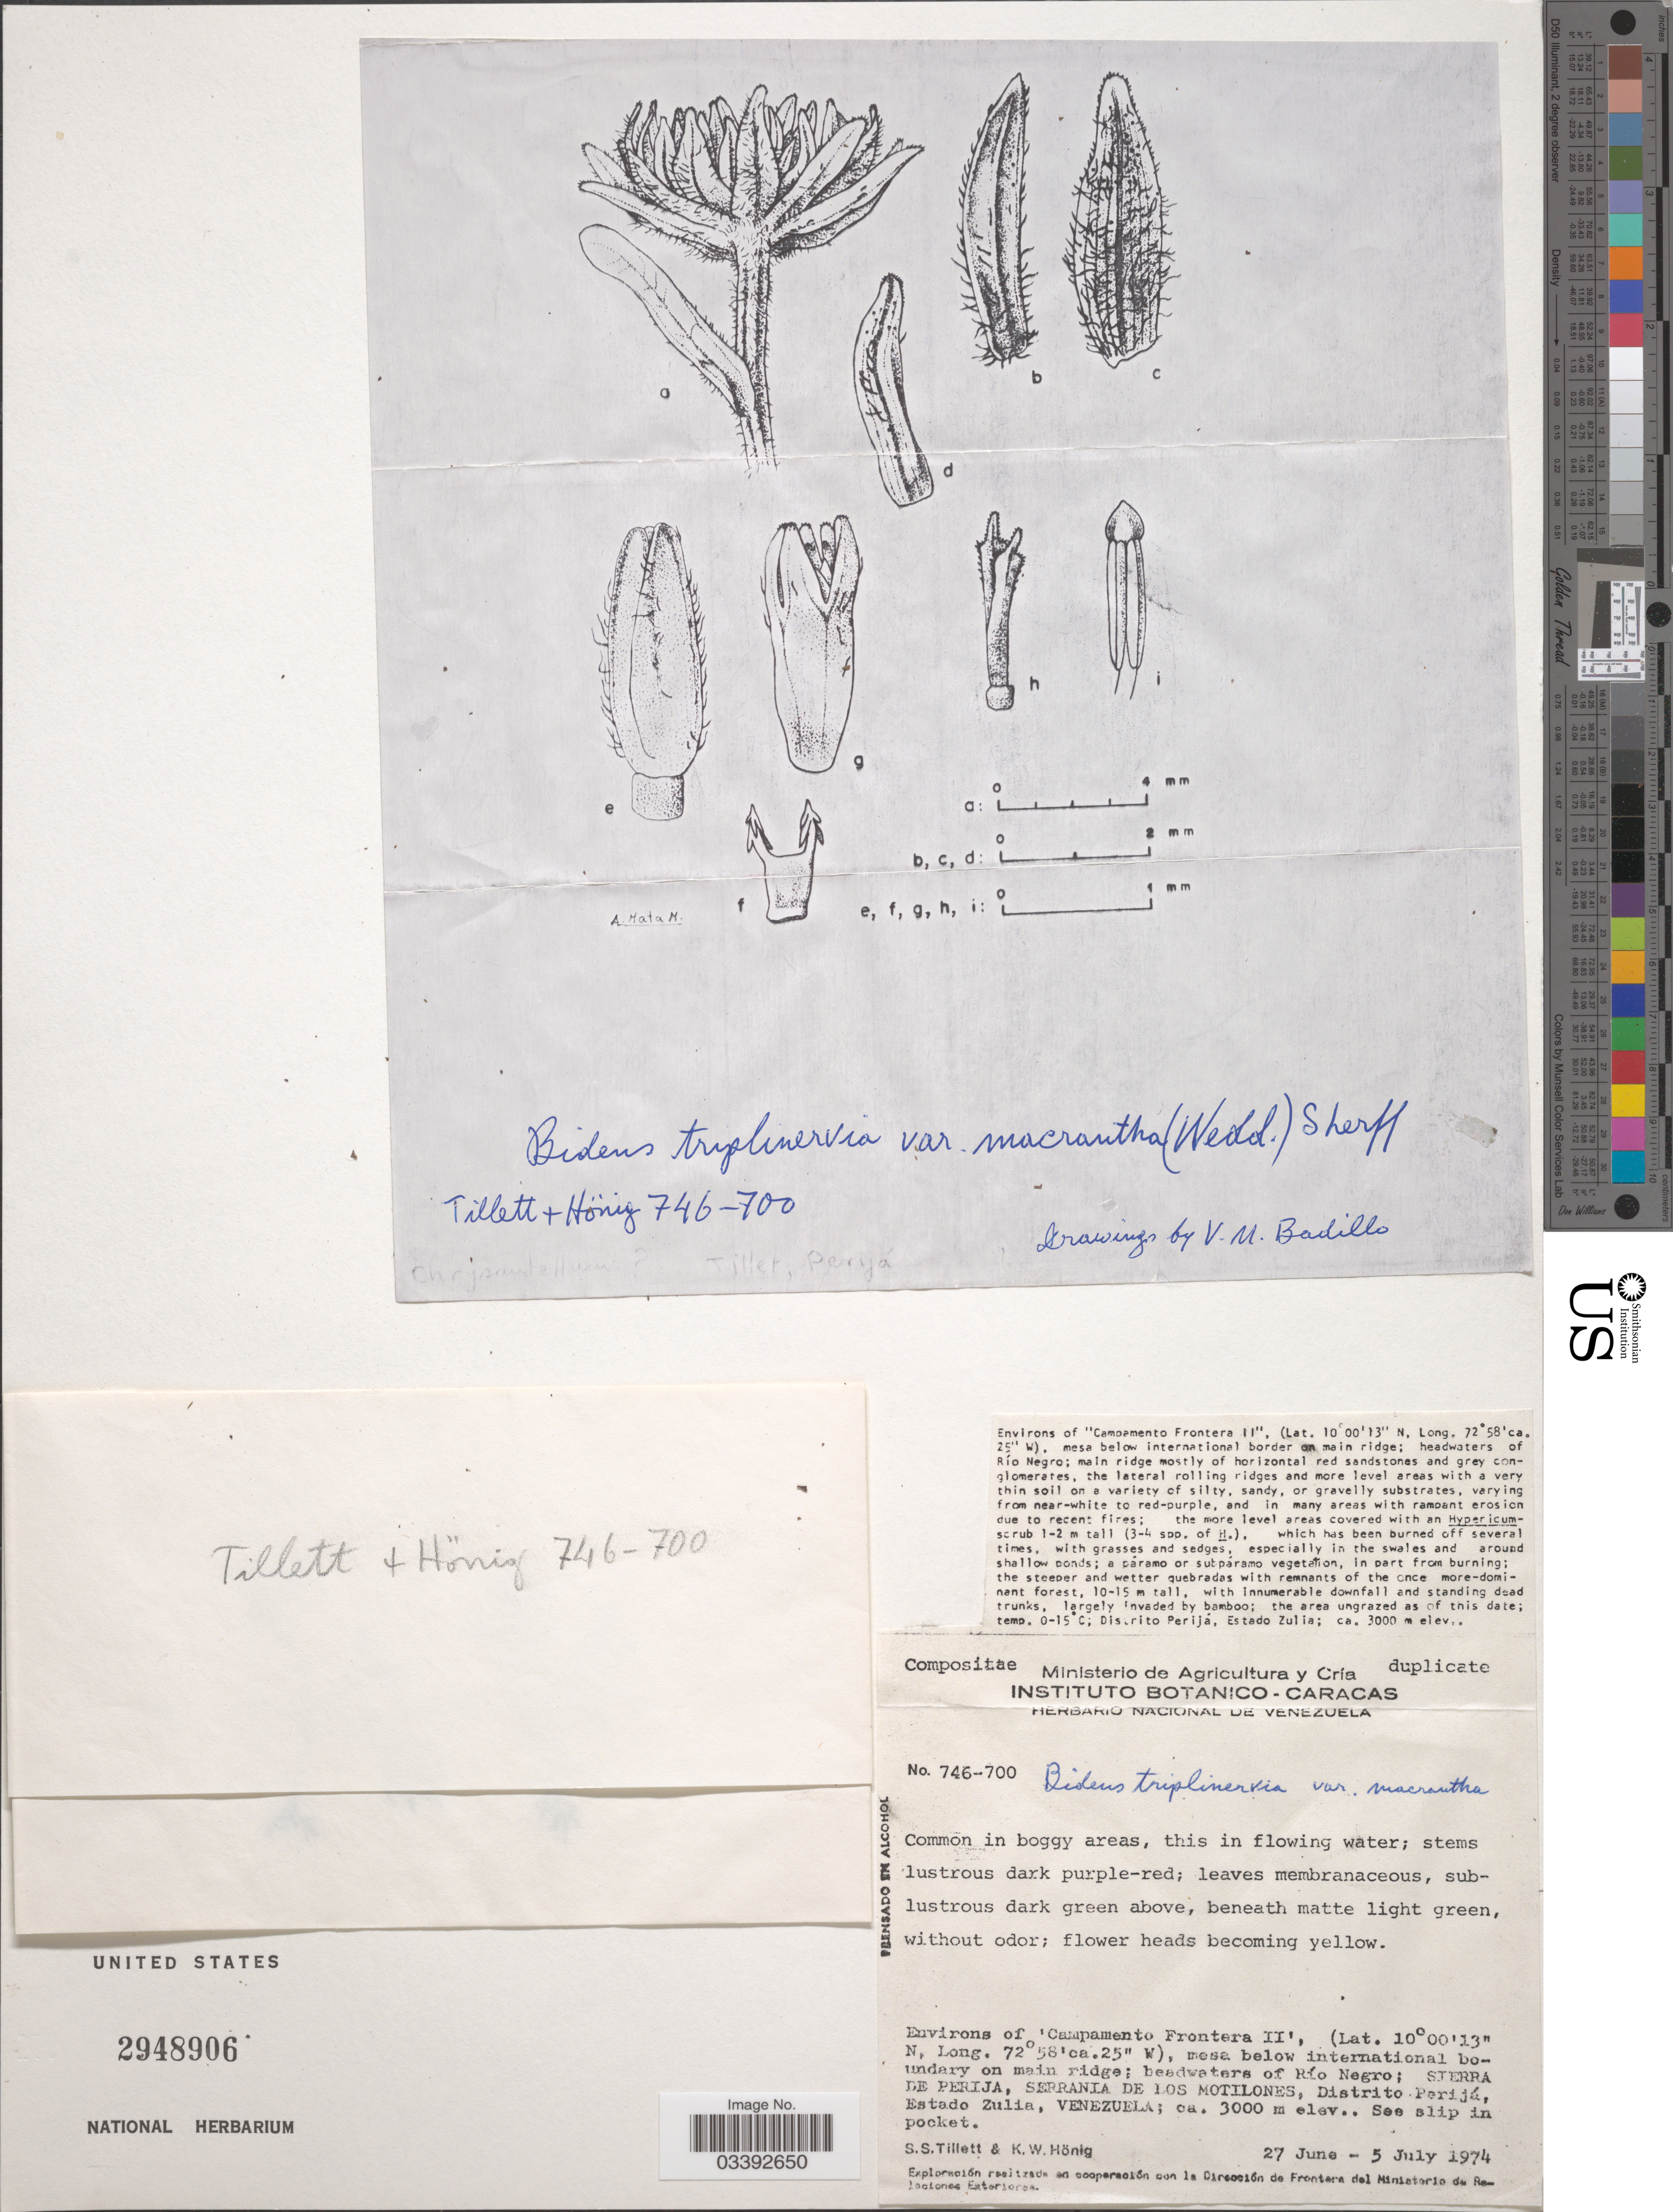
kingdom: Plantae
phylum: Tracheophyta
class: Magnoliopsida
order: Asterales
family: Asteraceae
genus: Bidens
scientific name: Bidens triplinervia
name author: Kunth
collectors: S. S. Tillett & K. Hönig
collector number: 746-700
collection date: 1974-06-27/1974-07-05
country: Venezuela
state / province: Zulia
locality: Environs of 'Campamento Frontera II', mesa below international boundary on main ridge; headwaters of Río Negro; Sierra De Perija, Serrania De Los Motilones, Distrito Perijá.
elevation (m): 3000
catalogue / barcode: US 2948906